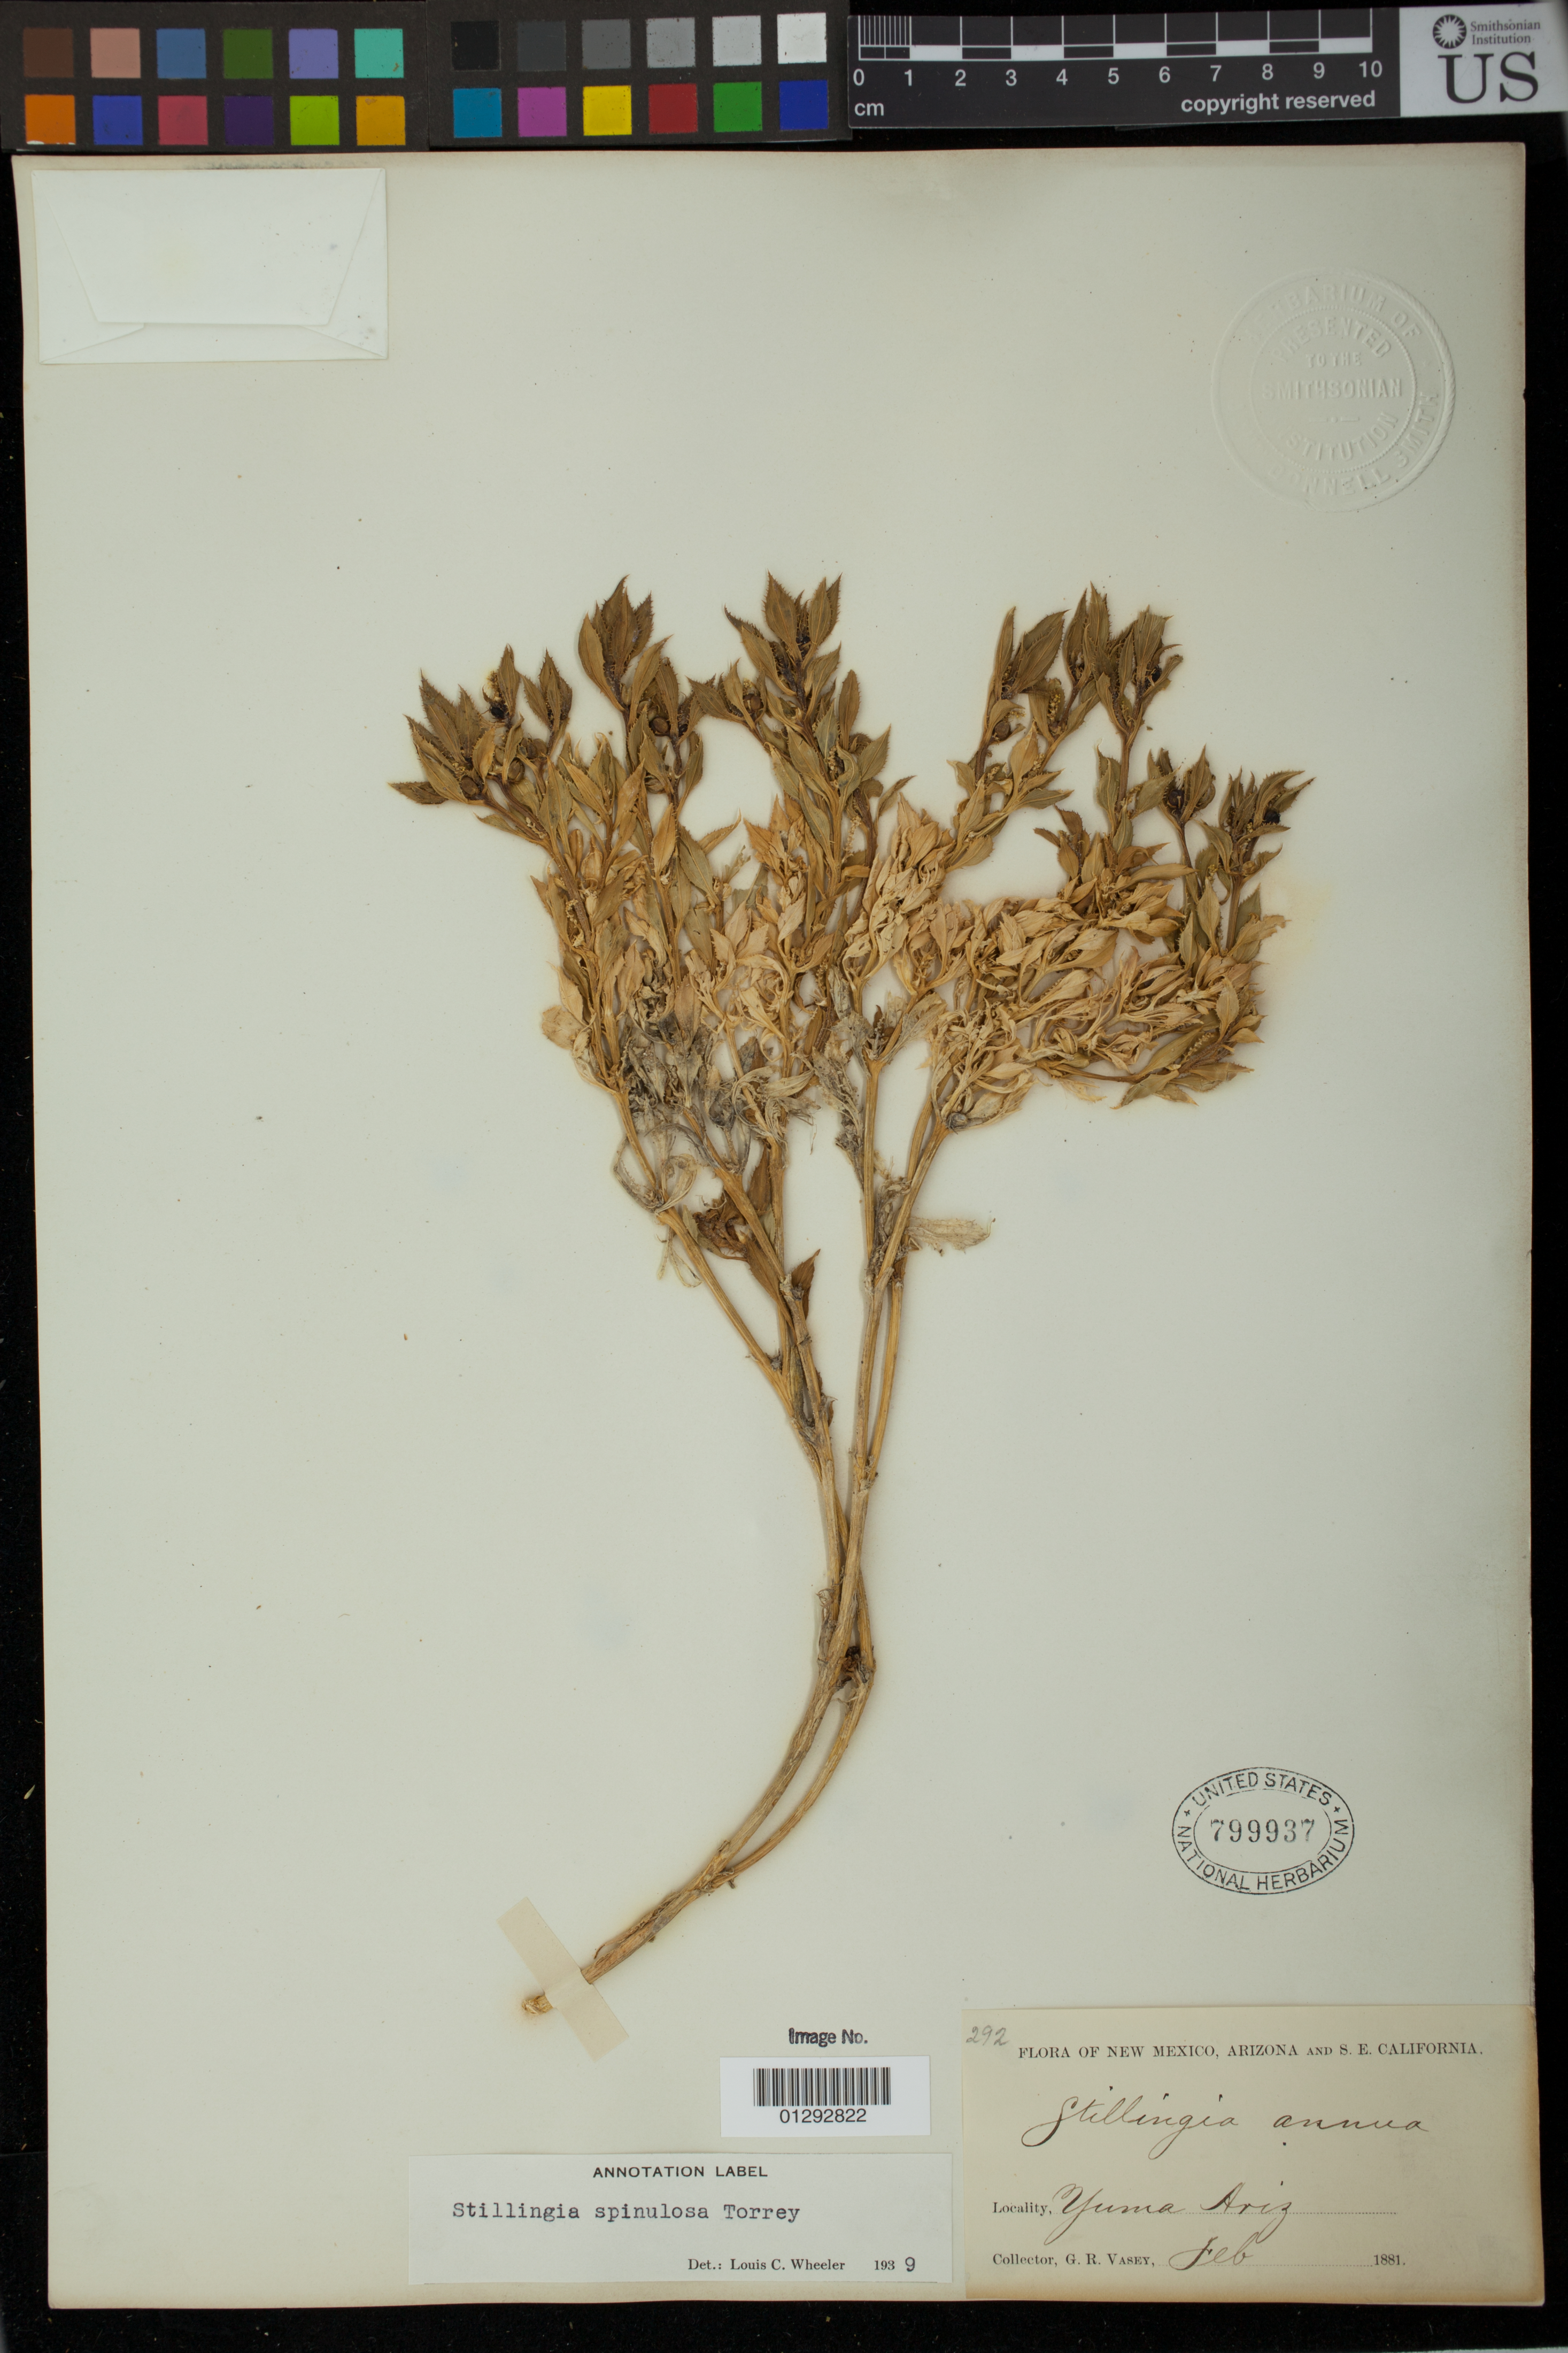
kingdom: Plantae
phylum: Tracheophyta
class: Magnoliopsida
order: Malpighiales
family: Euphorbiaceae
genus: Stillingia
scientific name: Stillingia spinulosa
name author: Torr.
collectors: G. R. Vasey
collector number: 292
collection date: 1881-02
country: United States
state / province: Arizona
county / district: Yuma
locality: Yuma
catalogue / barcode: US 799937